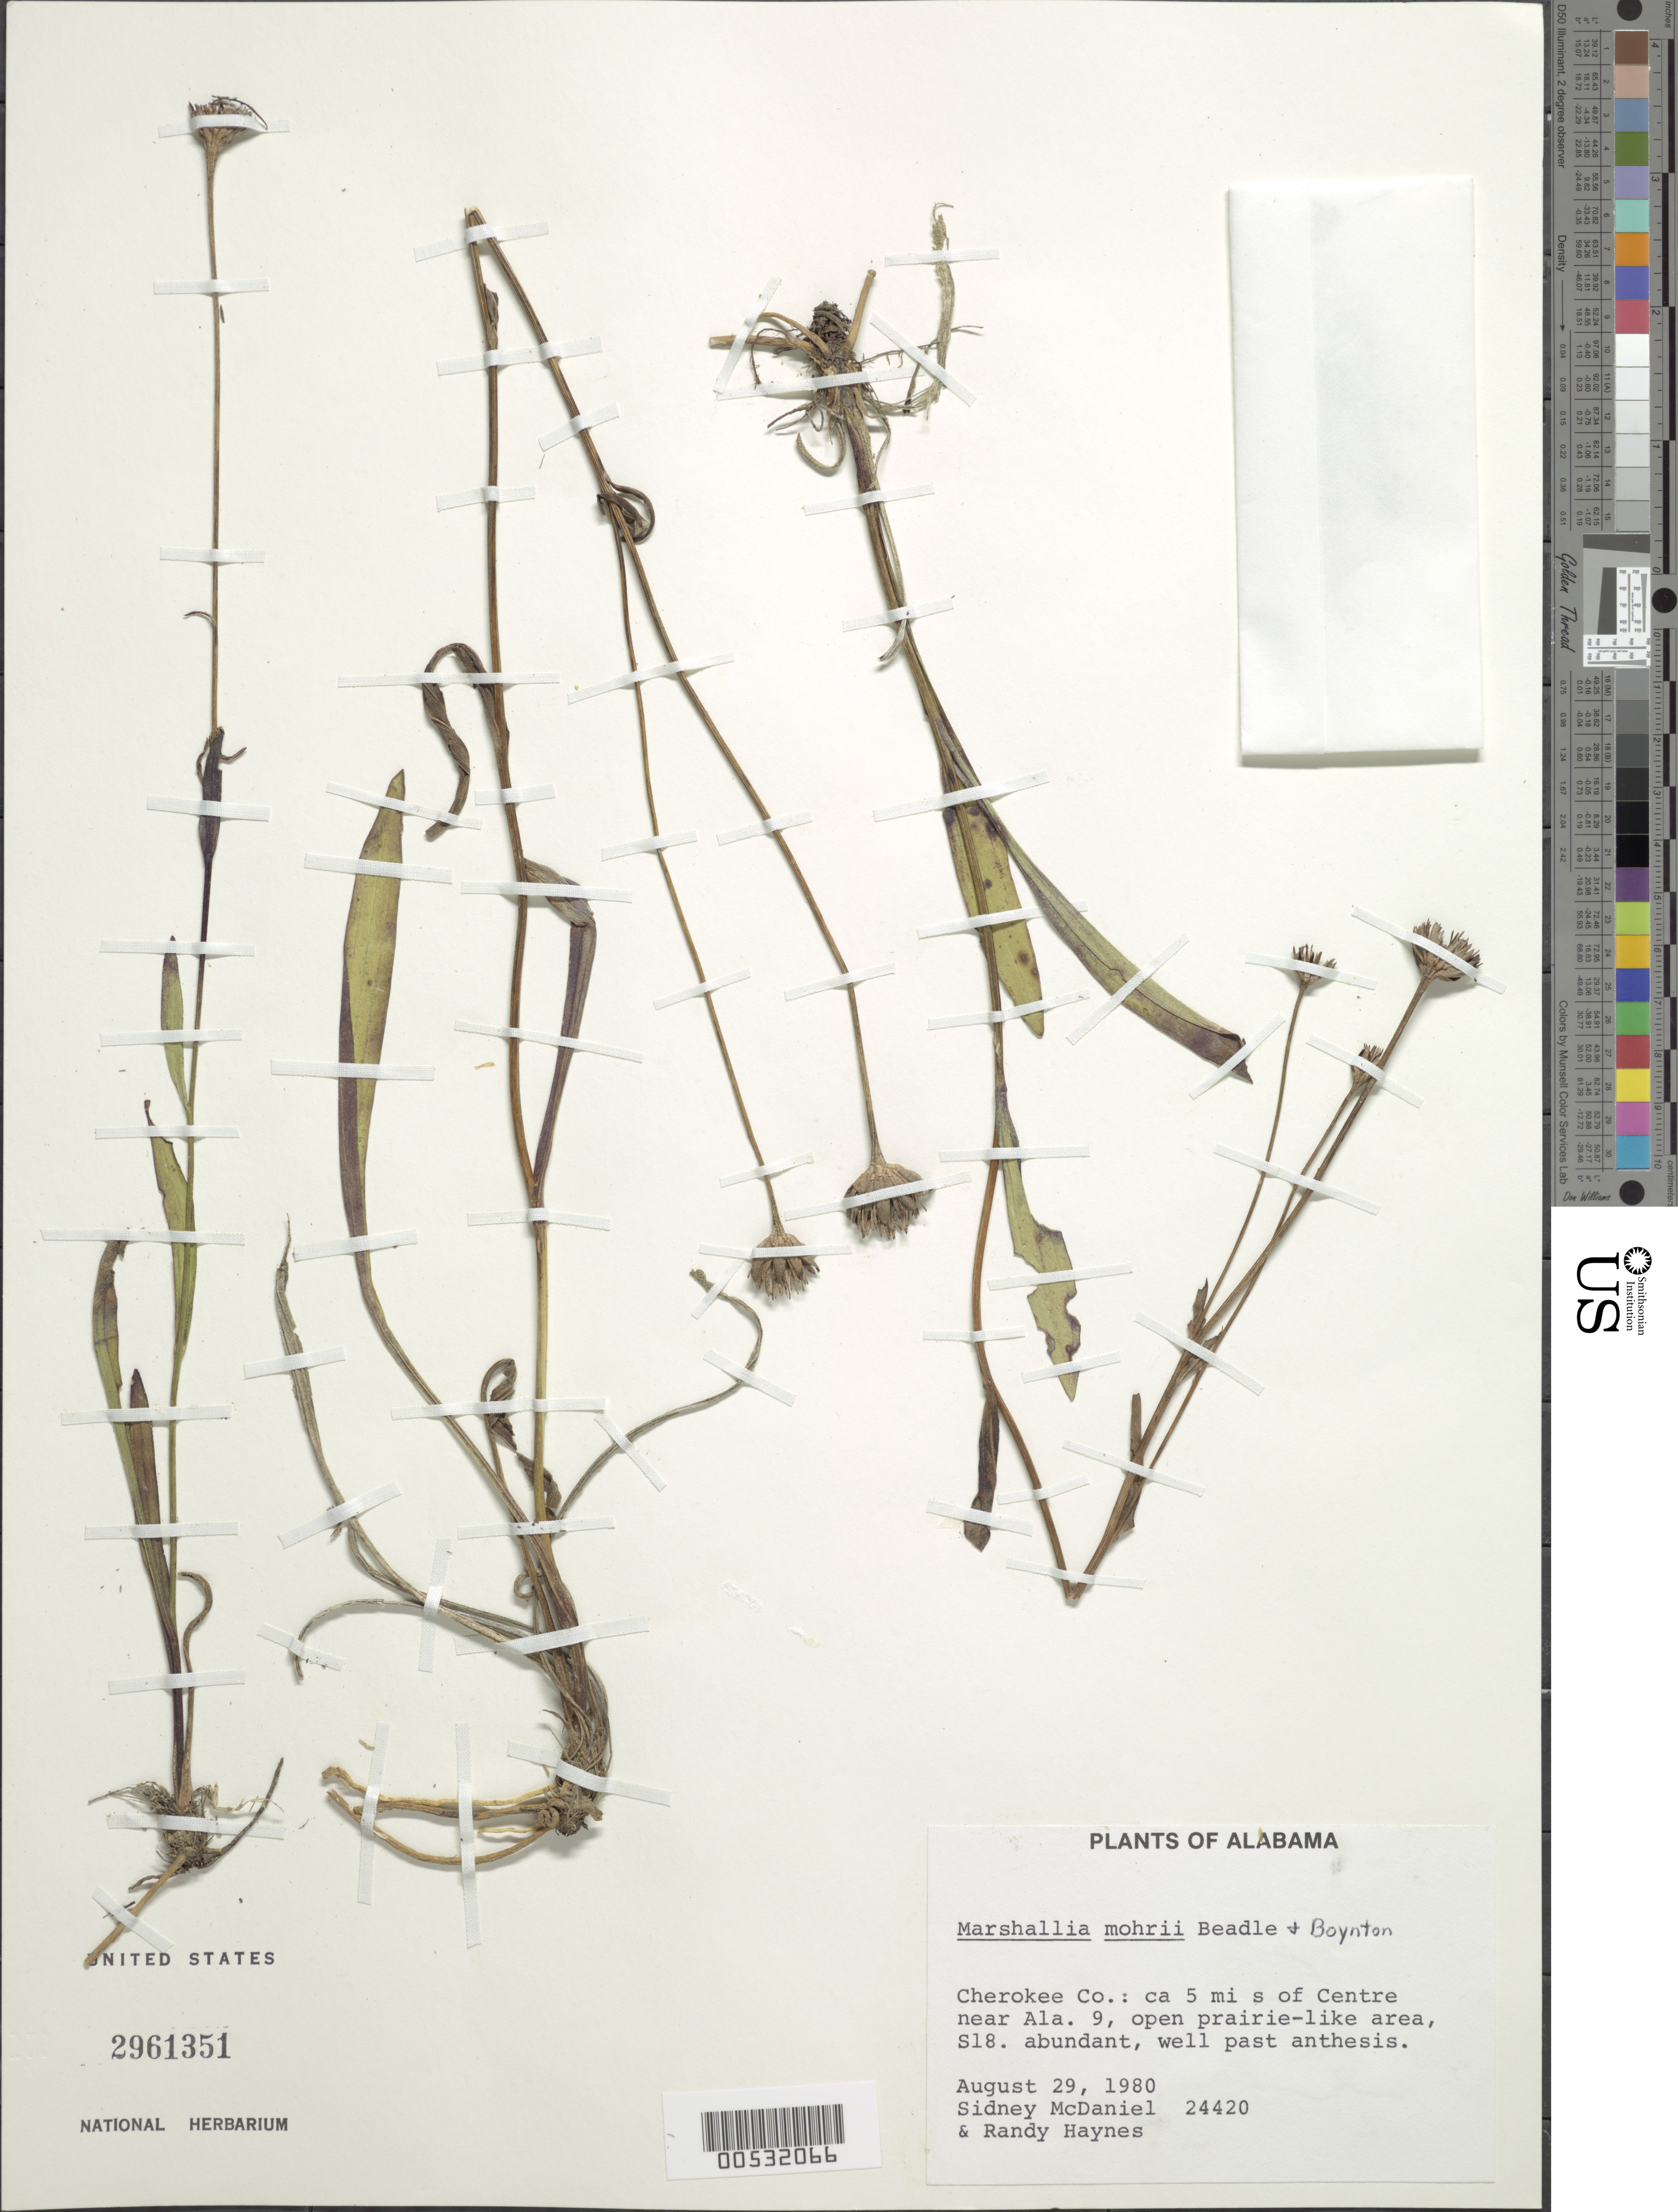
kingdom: Plantae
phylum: Tracheophyta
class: Magnoliopsida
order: Asterales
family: Asteraceae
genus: Marshallia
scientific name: Marshallia mohrii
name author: Beadle & F.E. Boynton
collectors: S. T. McDaniel & R. R. Haynes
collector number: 24420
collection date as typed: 29 Aug 1980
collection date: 1980-08-29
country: United States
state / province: Alabama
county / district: Cherokee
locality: Ca. 5 mi s of Centre near Ala. 9, S18.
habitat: Open prairie-like area.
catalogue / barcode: US 2961351